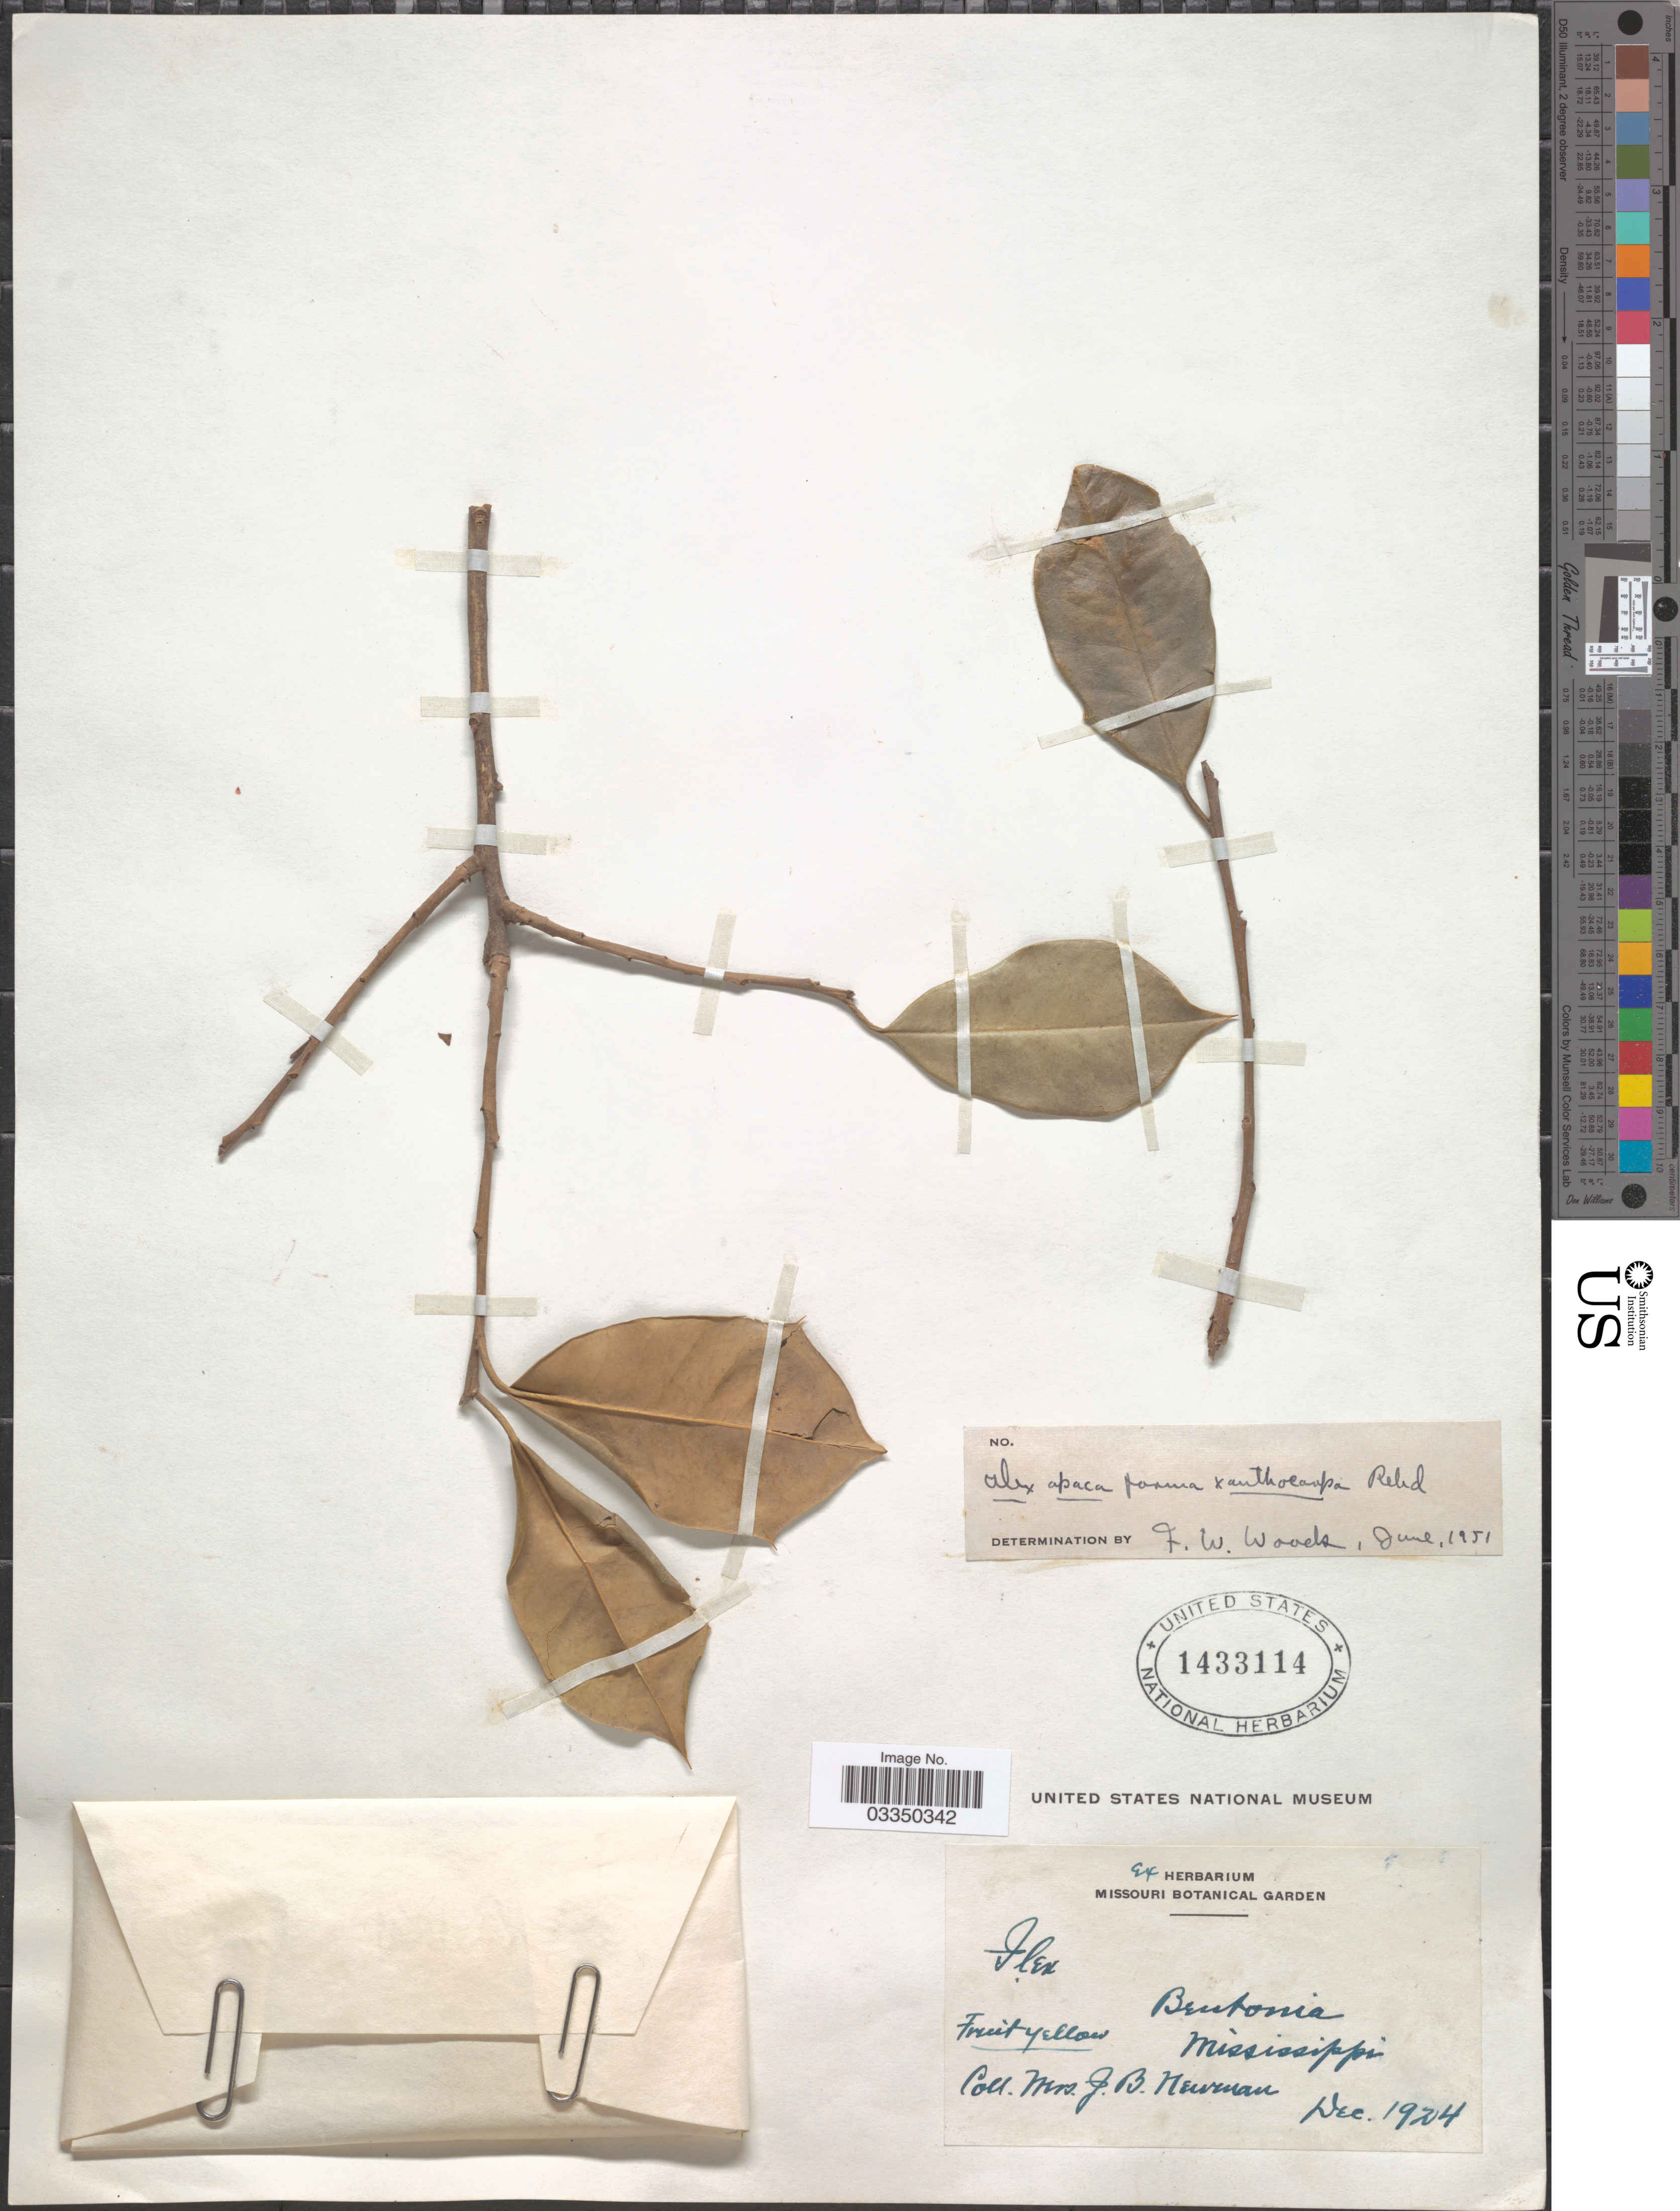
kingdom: Plantae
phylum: Tracheophyta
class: Magnoliopsida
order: Aquifoliales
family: Aquifoliaceae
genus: Ilex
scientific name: Ilex opaca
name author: Aiton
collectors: J. Newman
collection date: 1924-12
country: United States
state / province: Mississippi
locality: Bentonia.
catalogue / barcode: US 1433114